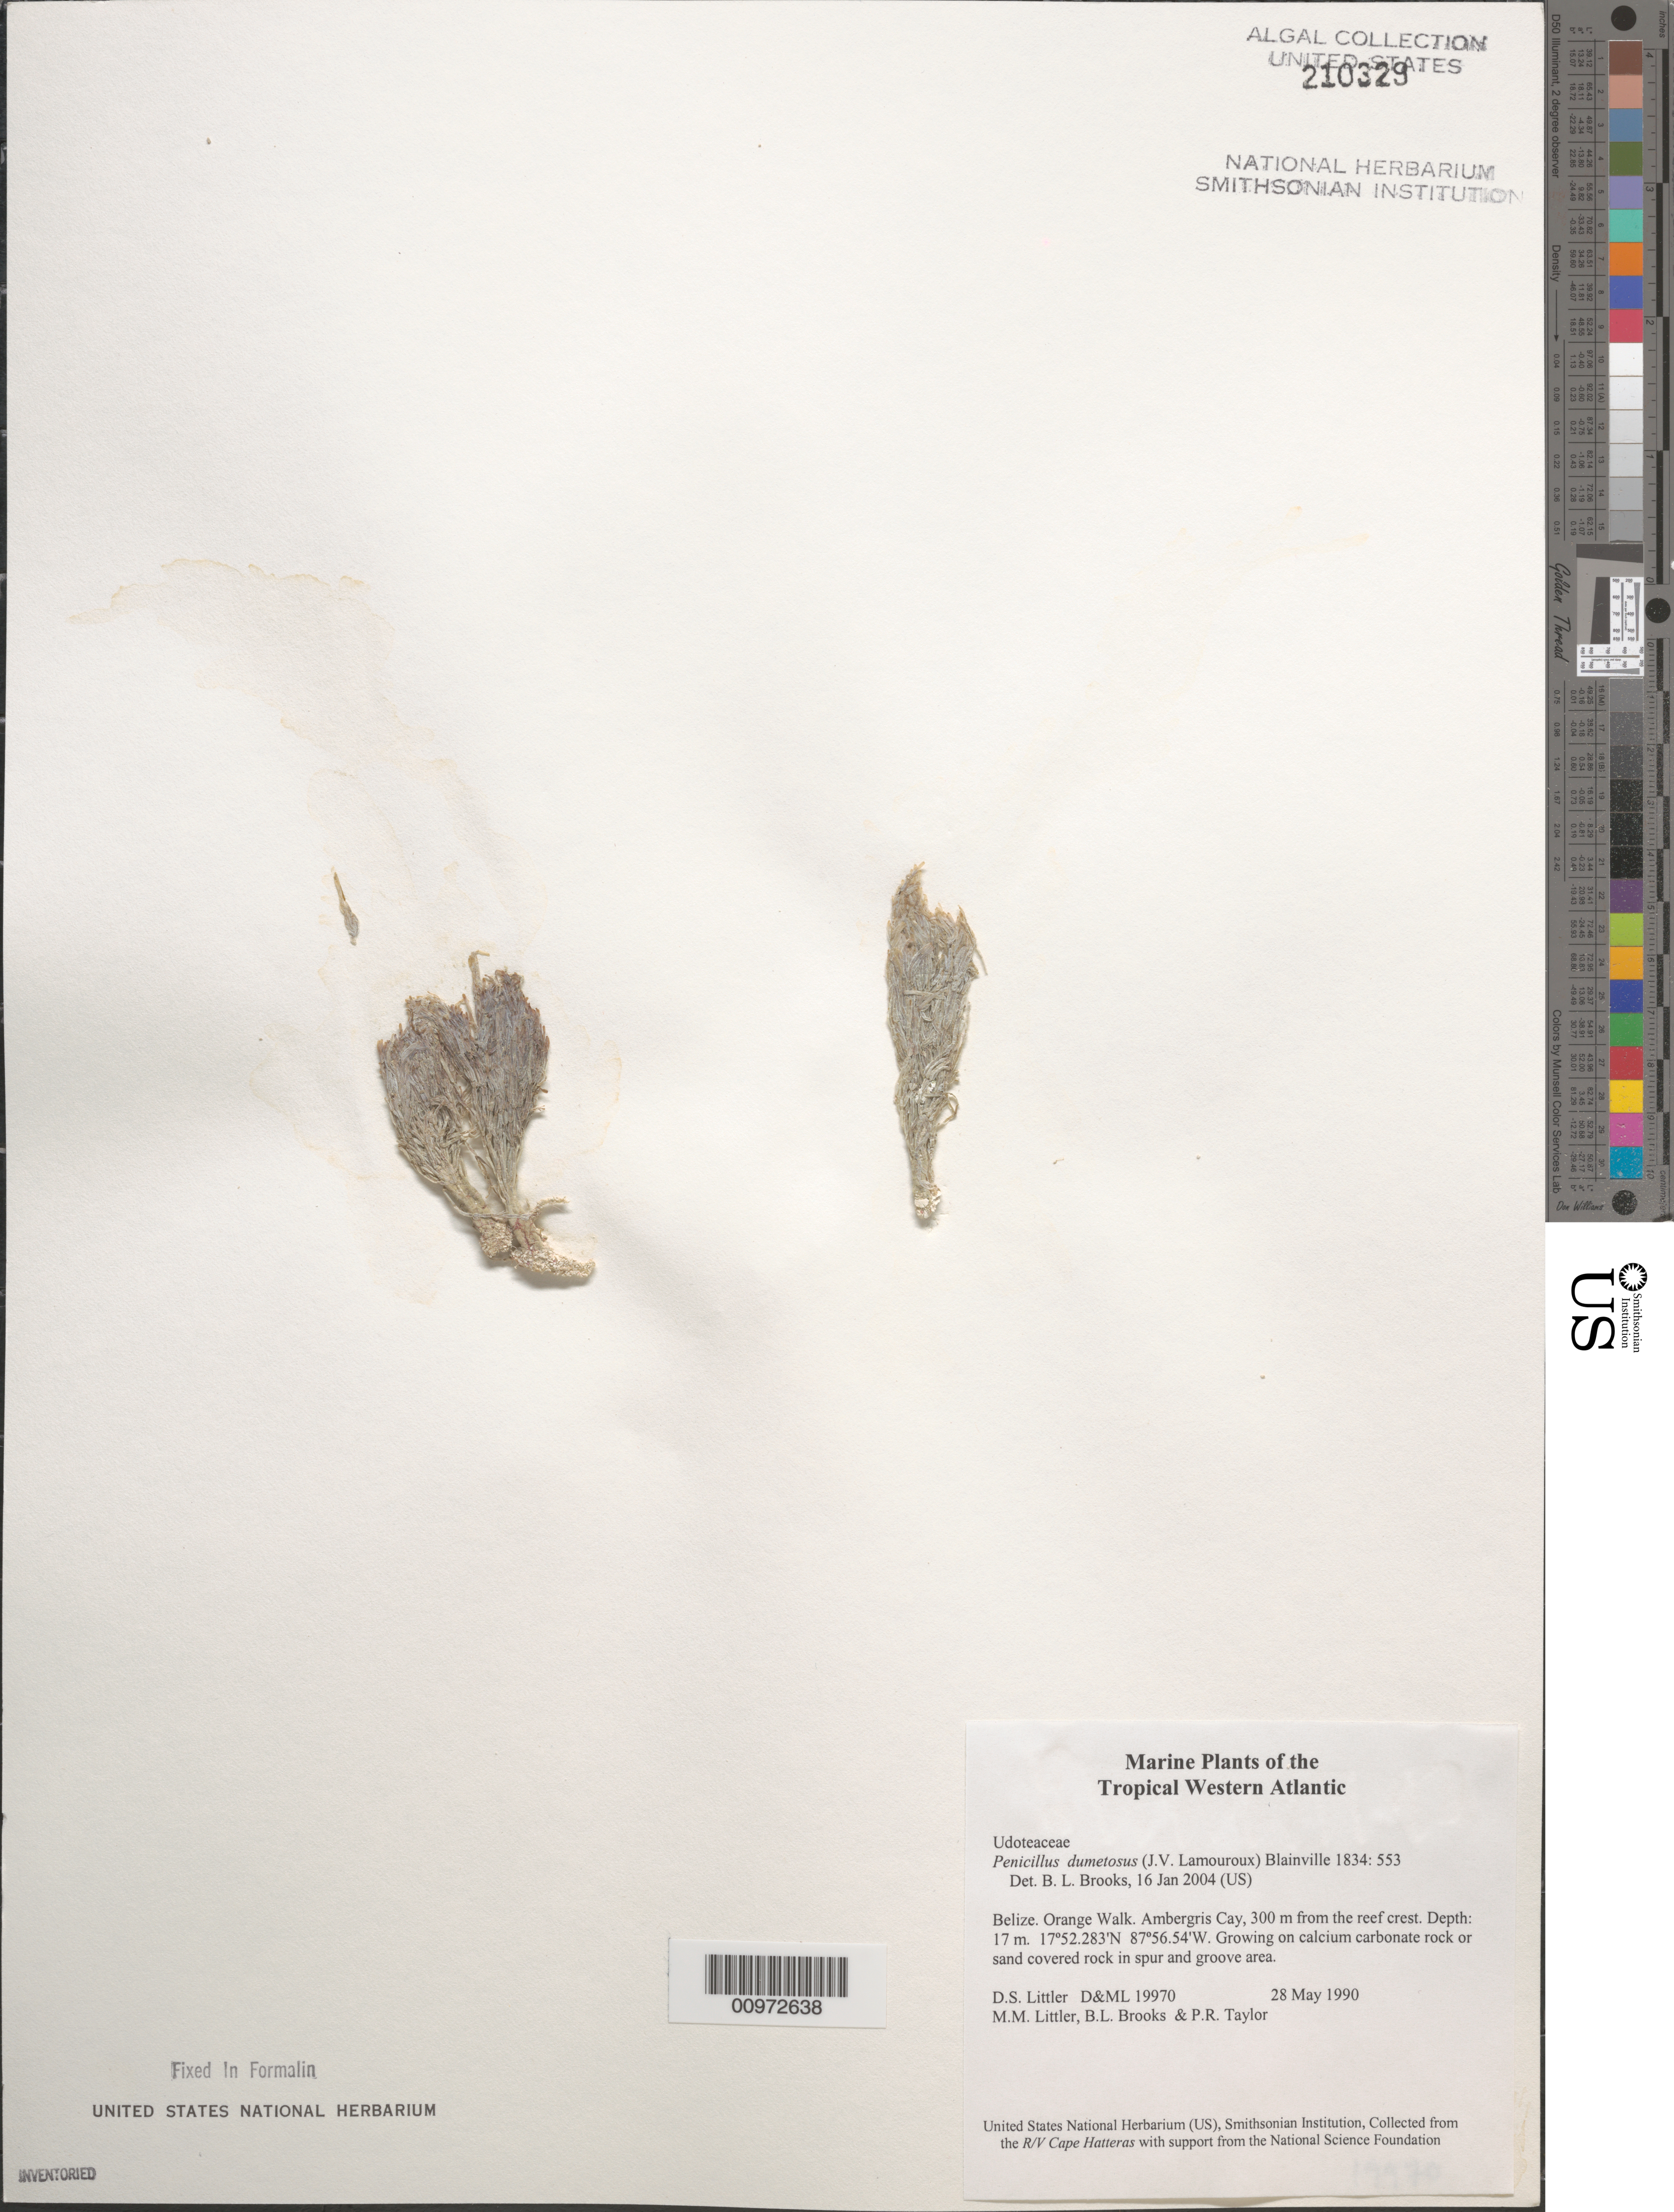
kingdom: Plantae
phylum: Chlorophyta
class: Ulvophyceae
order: Bryopsidales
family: Udoteaceae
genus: Penicillus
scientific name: Penicillus dumetosus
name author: (J.V.Lamouroux) Blainville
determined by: Brooks, B. L., (BOT), Smithsonian Institution - National Museum of Natural History (UNITED STATES)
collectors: D. S. Littler, M. M. Littler, B. Brooks & P. R. Taylor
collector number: D&ML 19970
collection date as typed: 28 May 1990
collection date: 1990-05-28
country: Belize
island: Ambergris Cay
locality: Orange Walk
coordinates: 17 52.283'N, 87 56.54'W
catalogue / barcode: US 210329